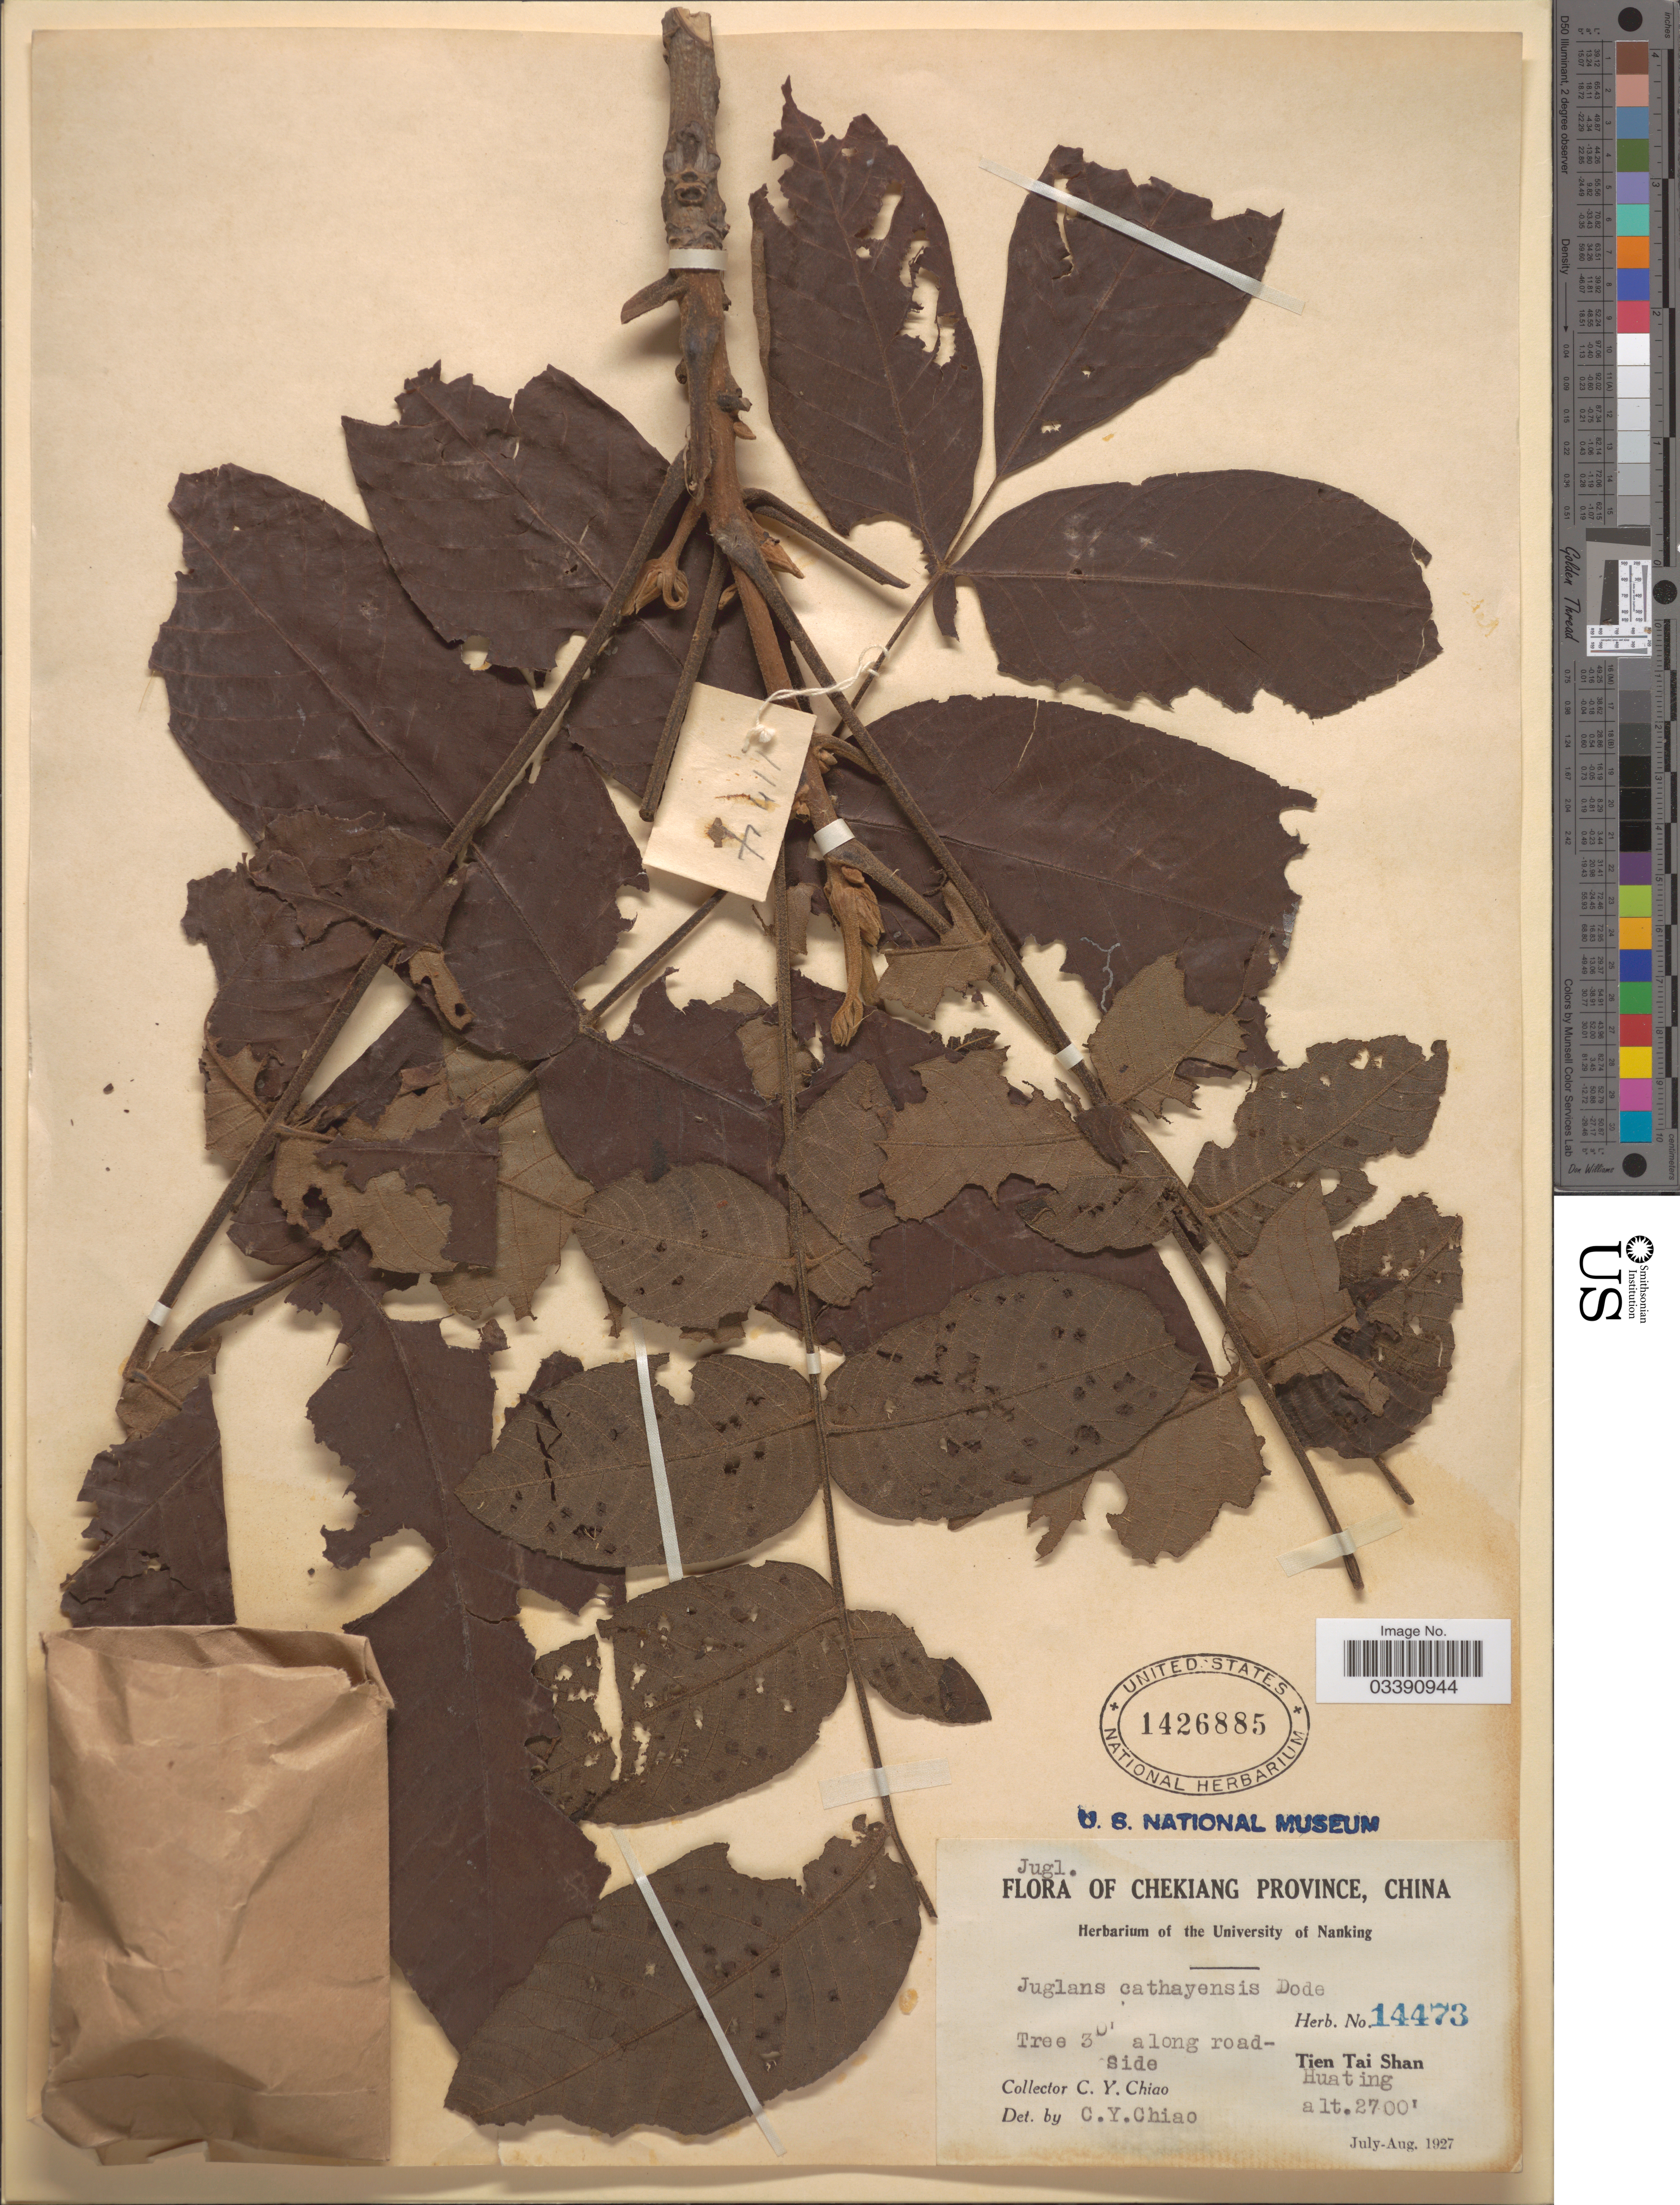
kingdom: Plantae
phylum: Tracheophyta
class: Magnoliopsida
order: Fagales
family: Juglandaceae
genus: Juglans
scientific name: Juglans cathayensis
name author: Dode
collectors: C. Y. Chiao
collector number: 14473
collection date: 1927-07/1927-08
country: China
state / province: Zhejiang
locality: Chekiang Province. Tien Tai Shan, Huating.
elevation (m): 823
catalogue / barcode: US 1426885